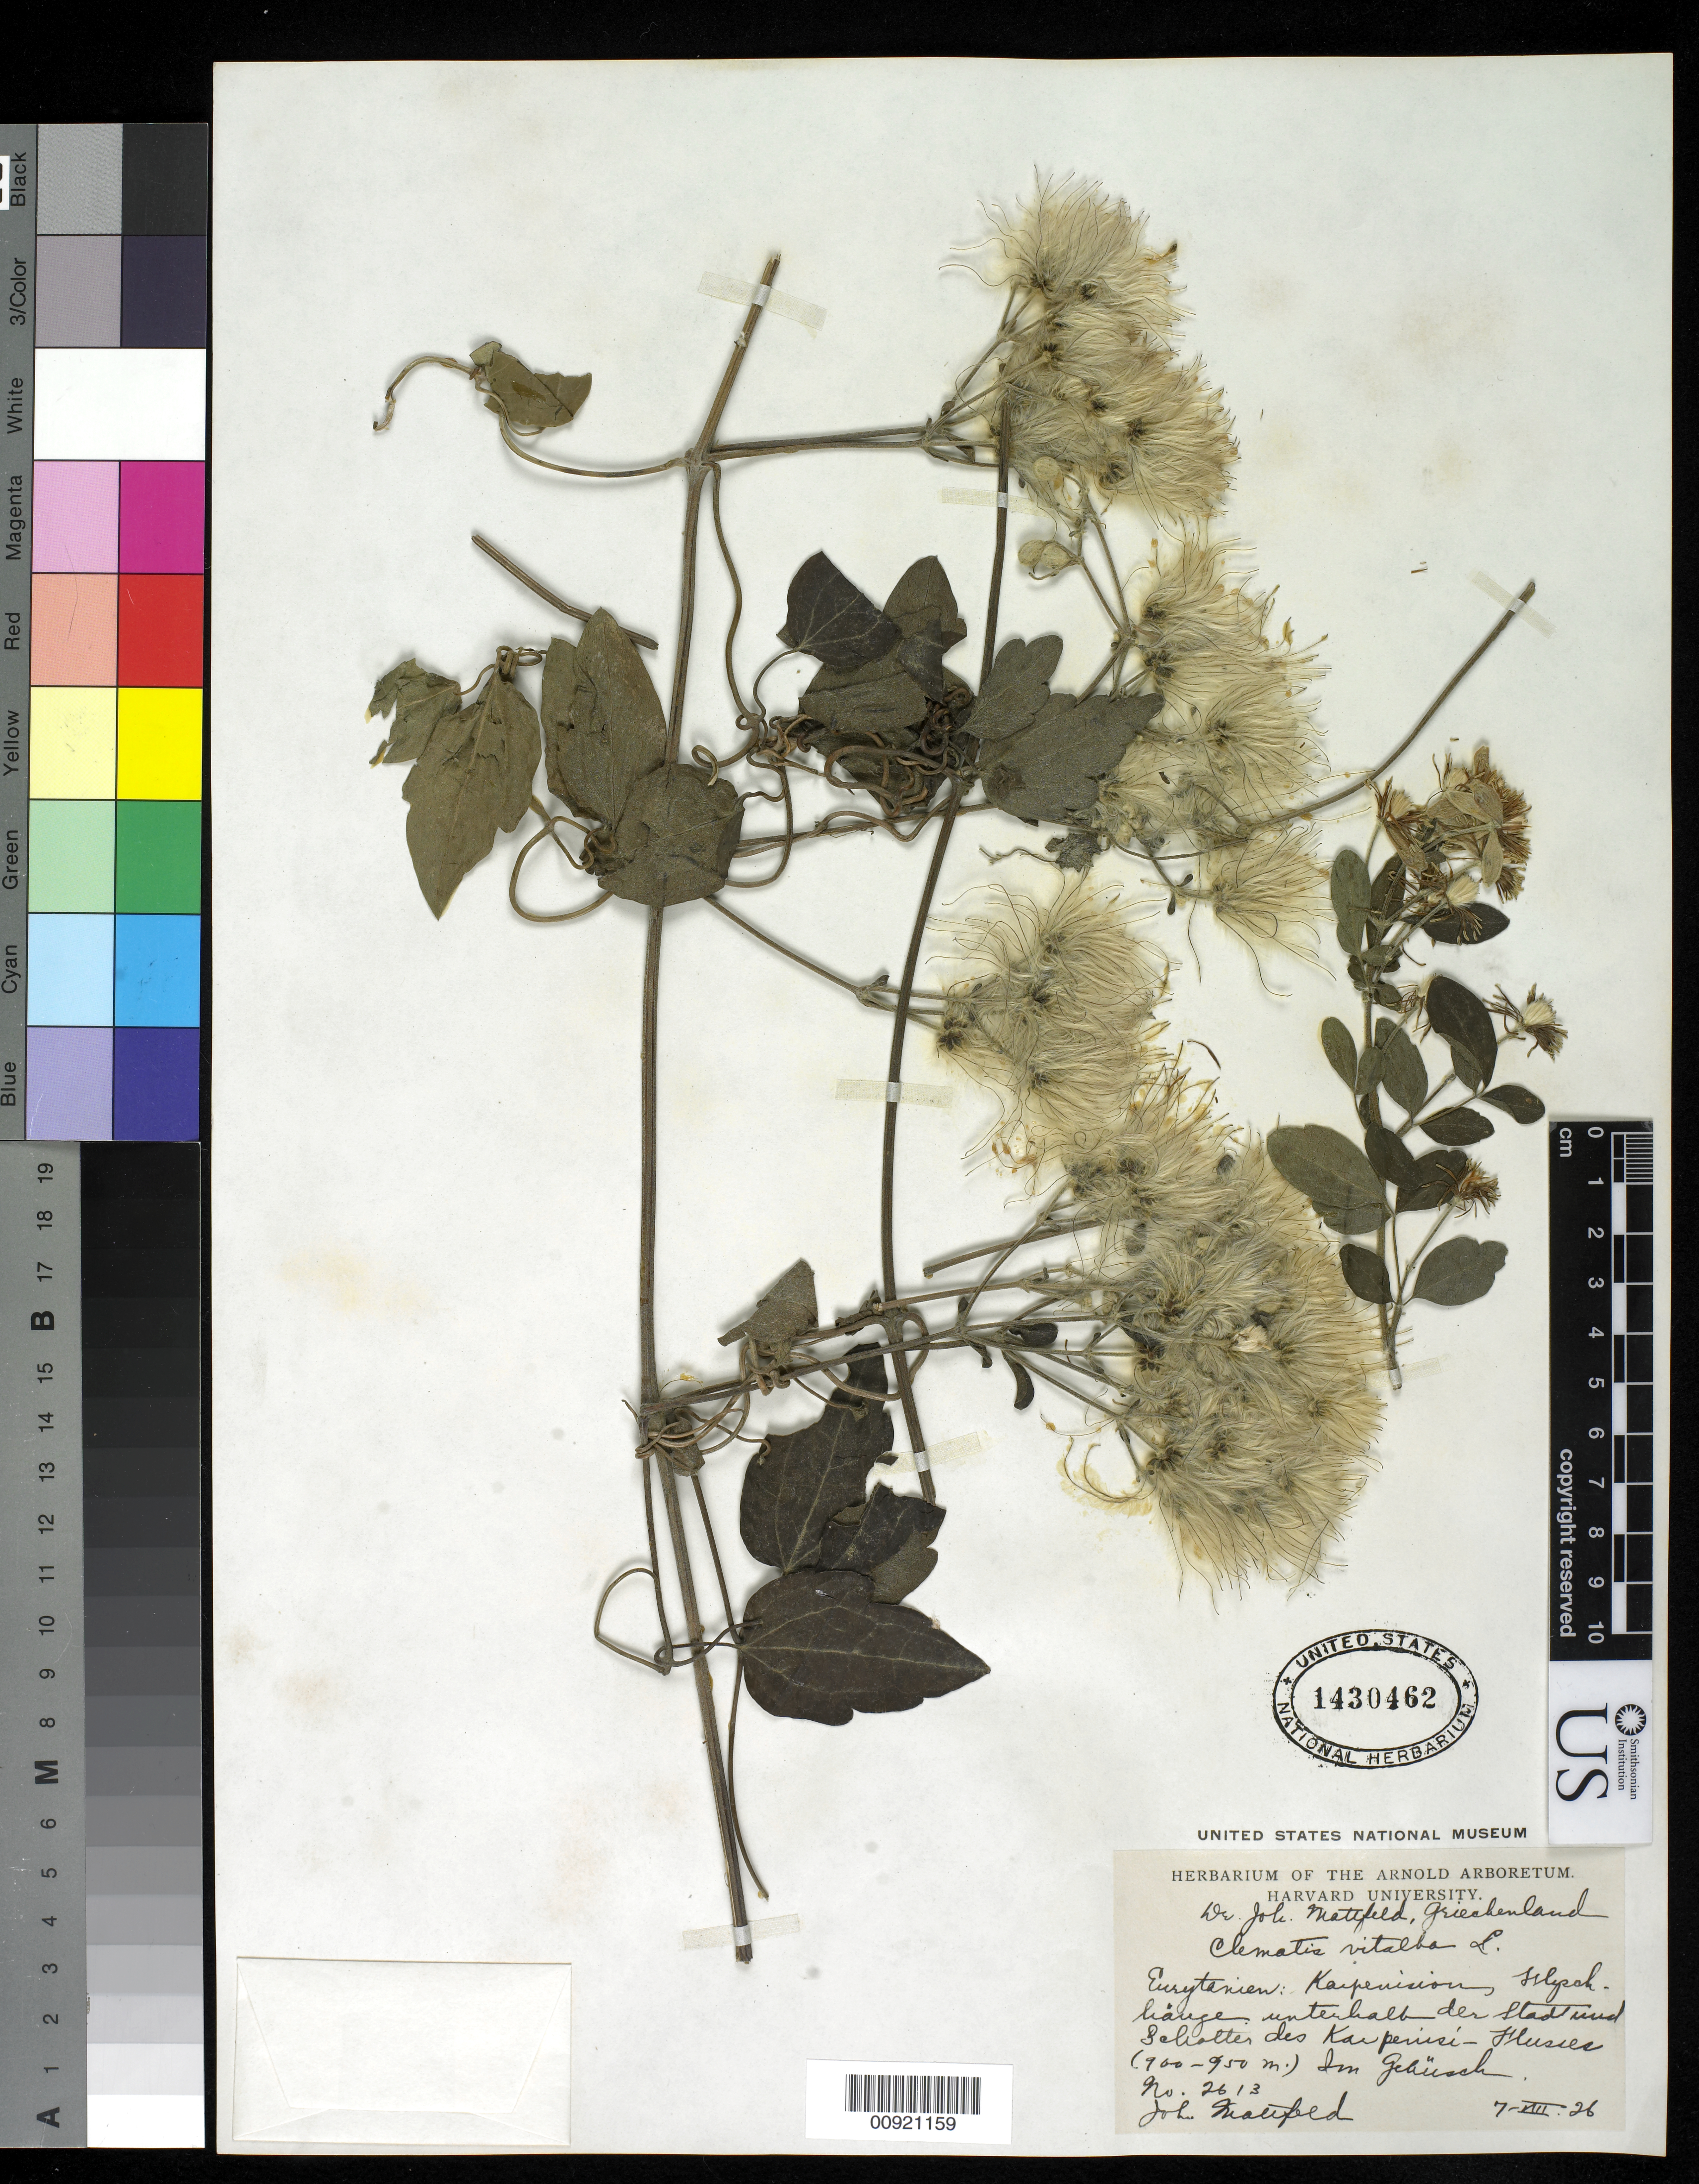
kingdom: Plantae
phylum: Tracheophyta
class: Magnoliopsida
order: Ranunculales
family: Ranunculaceae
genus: Clematis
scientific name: Clematis vitalba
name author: L.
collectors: J. Mattfeld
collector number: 2613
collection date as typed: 07 Aug 1926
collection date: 1926-08-07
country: Greece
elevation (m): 900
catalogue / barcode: US 1430462